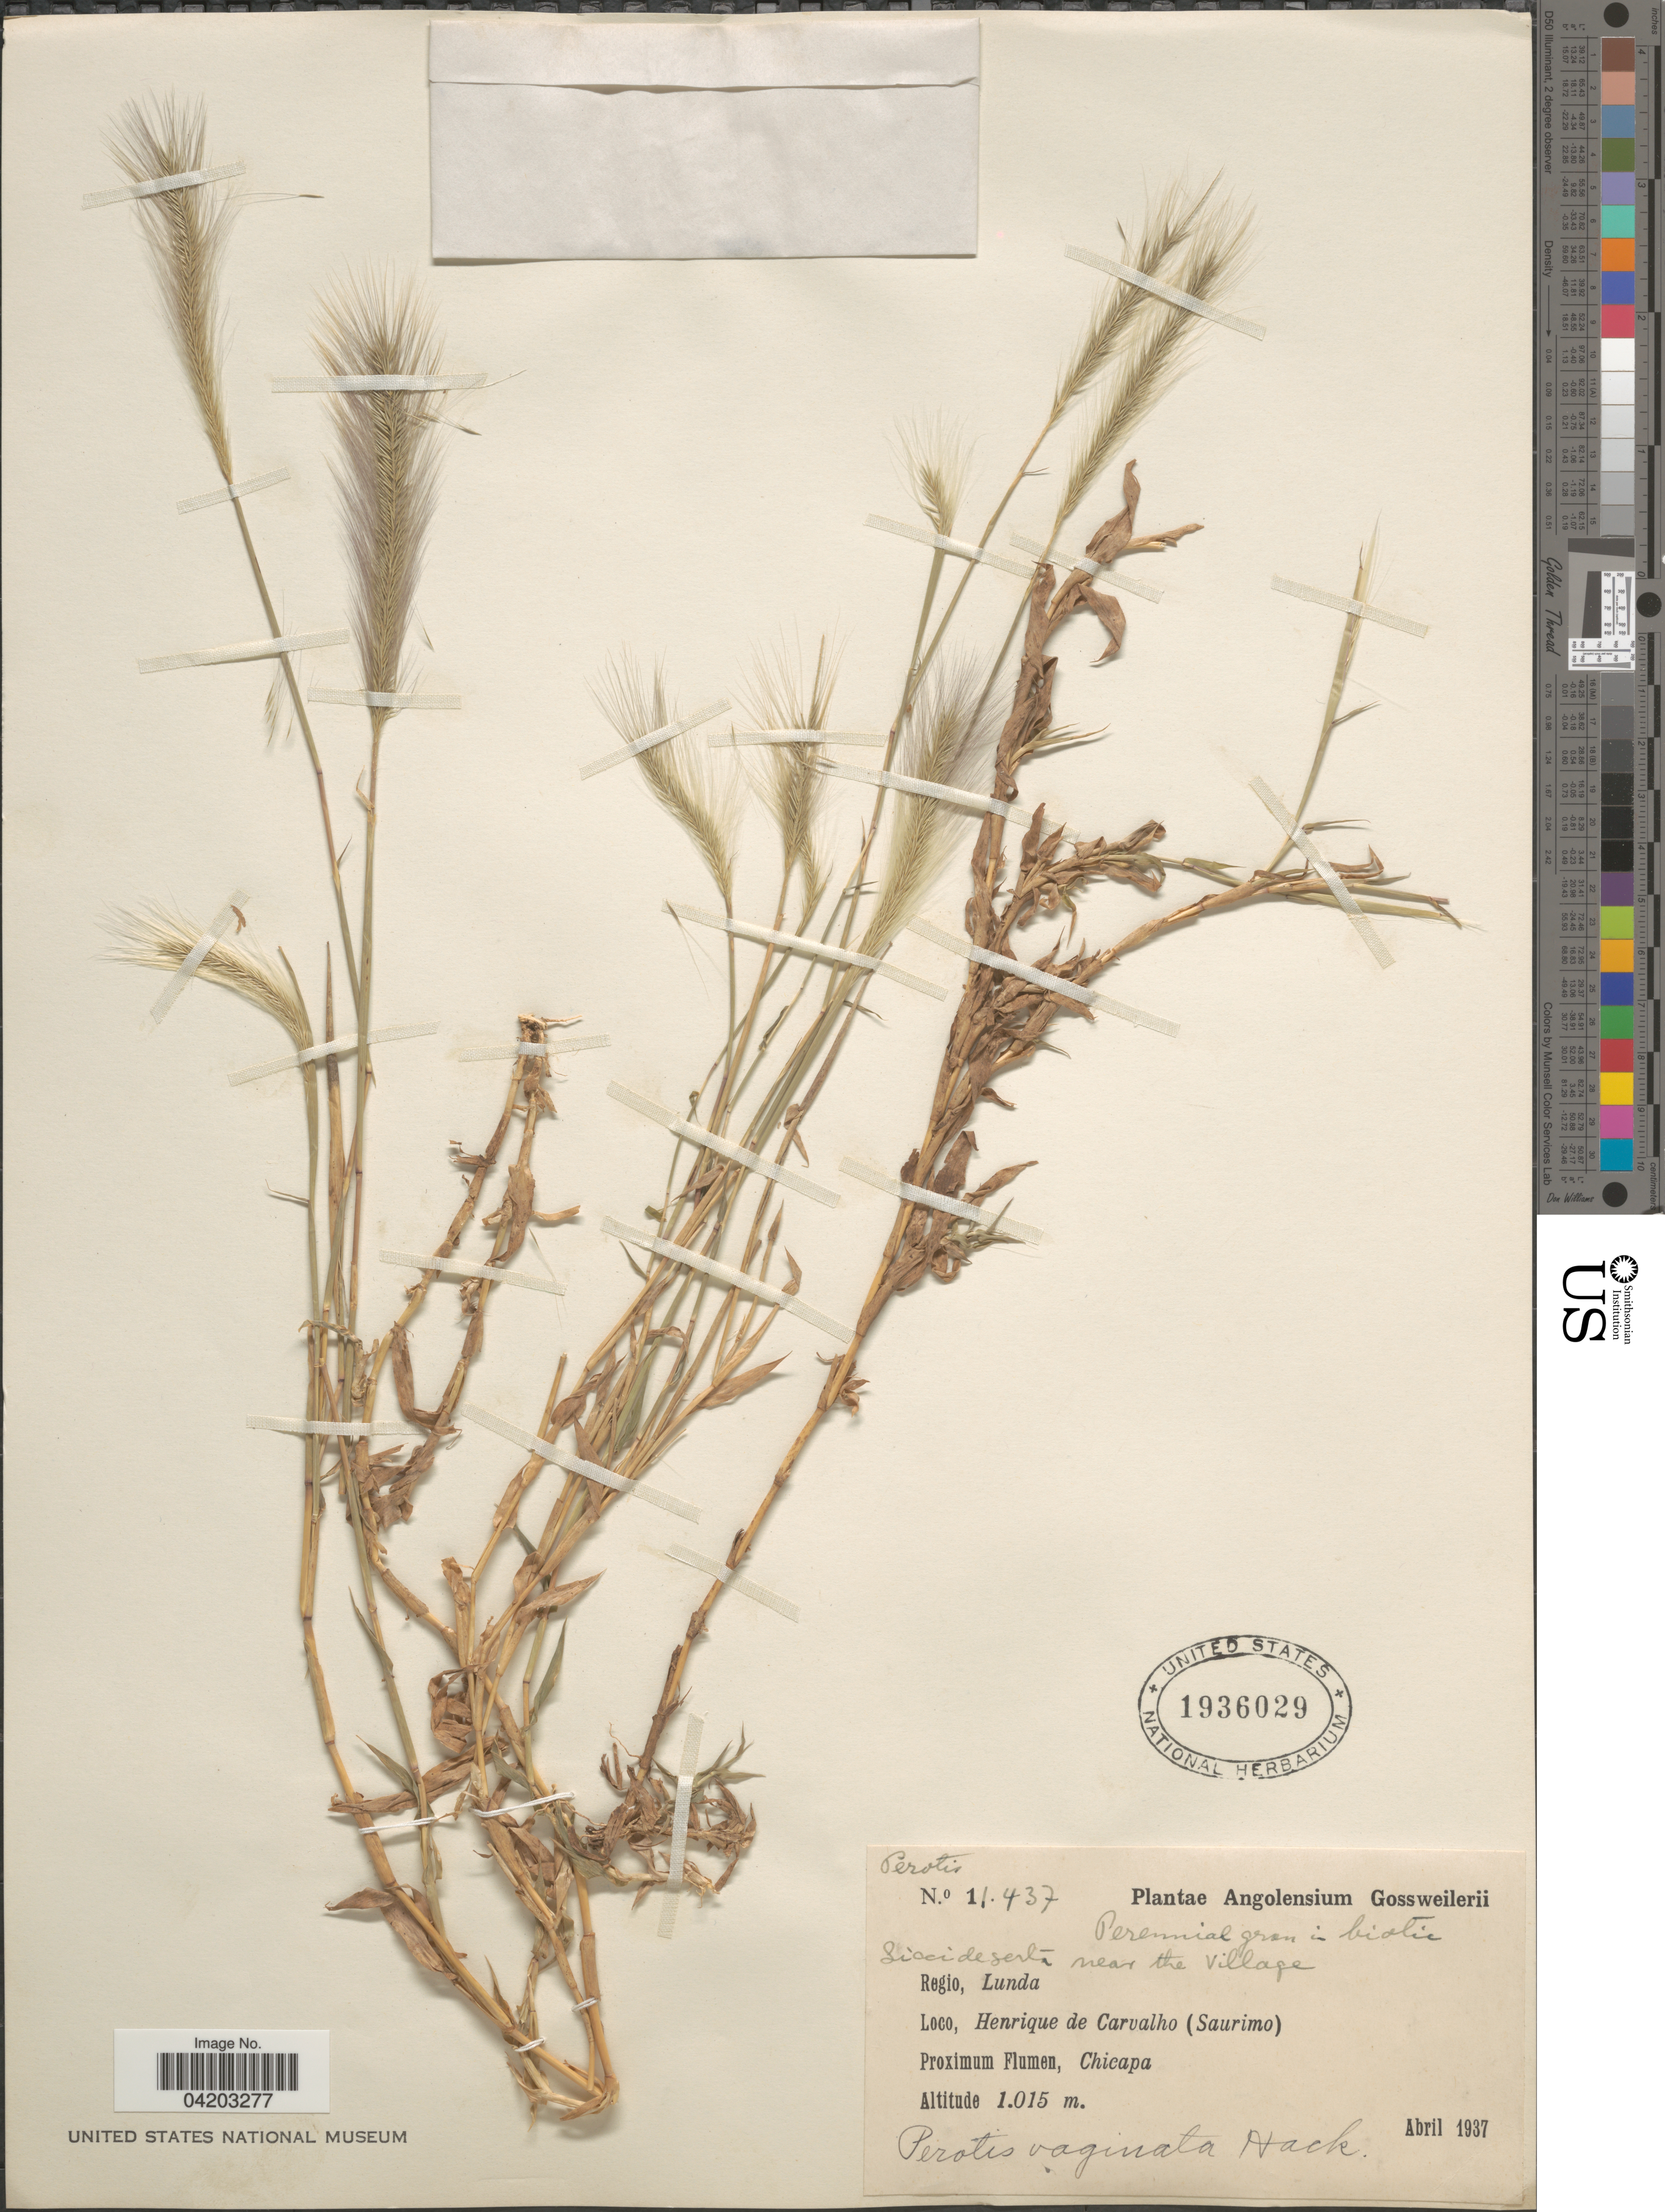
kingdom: Plantae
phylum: Tracheophyta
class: Liliopsida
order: Poales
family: Poaceae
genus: Perotis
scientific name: Perotis vaginata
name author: Hack.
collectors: -. Gossweiler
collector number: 11437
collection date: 1937-04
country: Angola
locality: Angolensium. Regio, Lunda. Henrique de Carvalho (Saurimo). Proximum Flumen, Chicapa.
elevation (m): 1015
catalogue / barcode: US 1936029